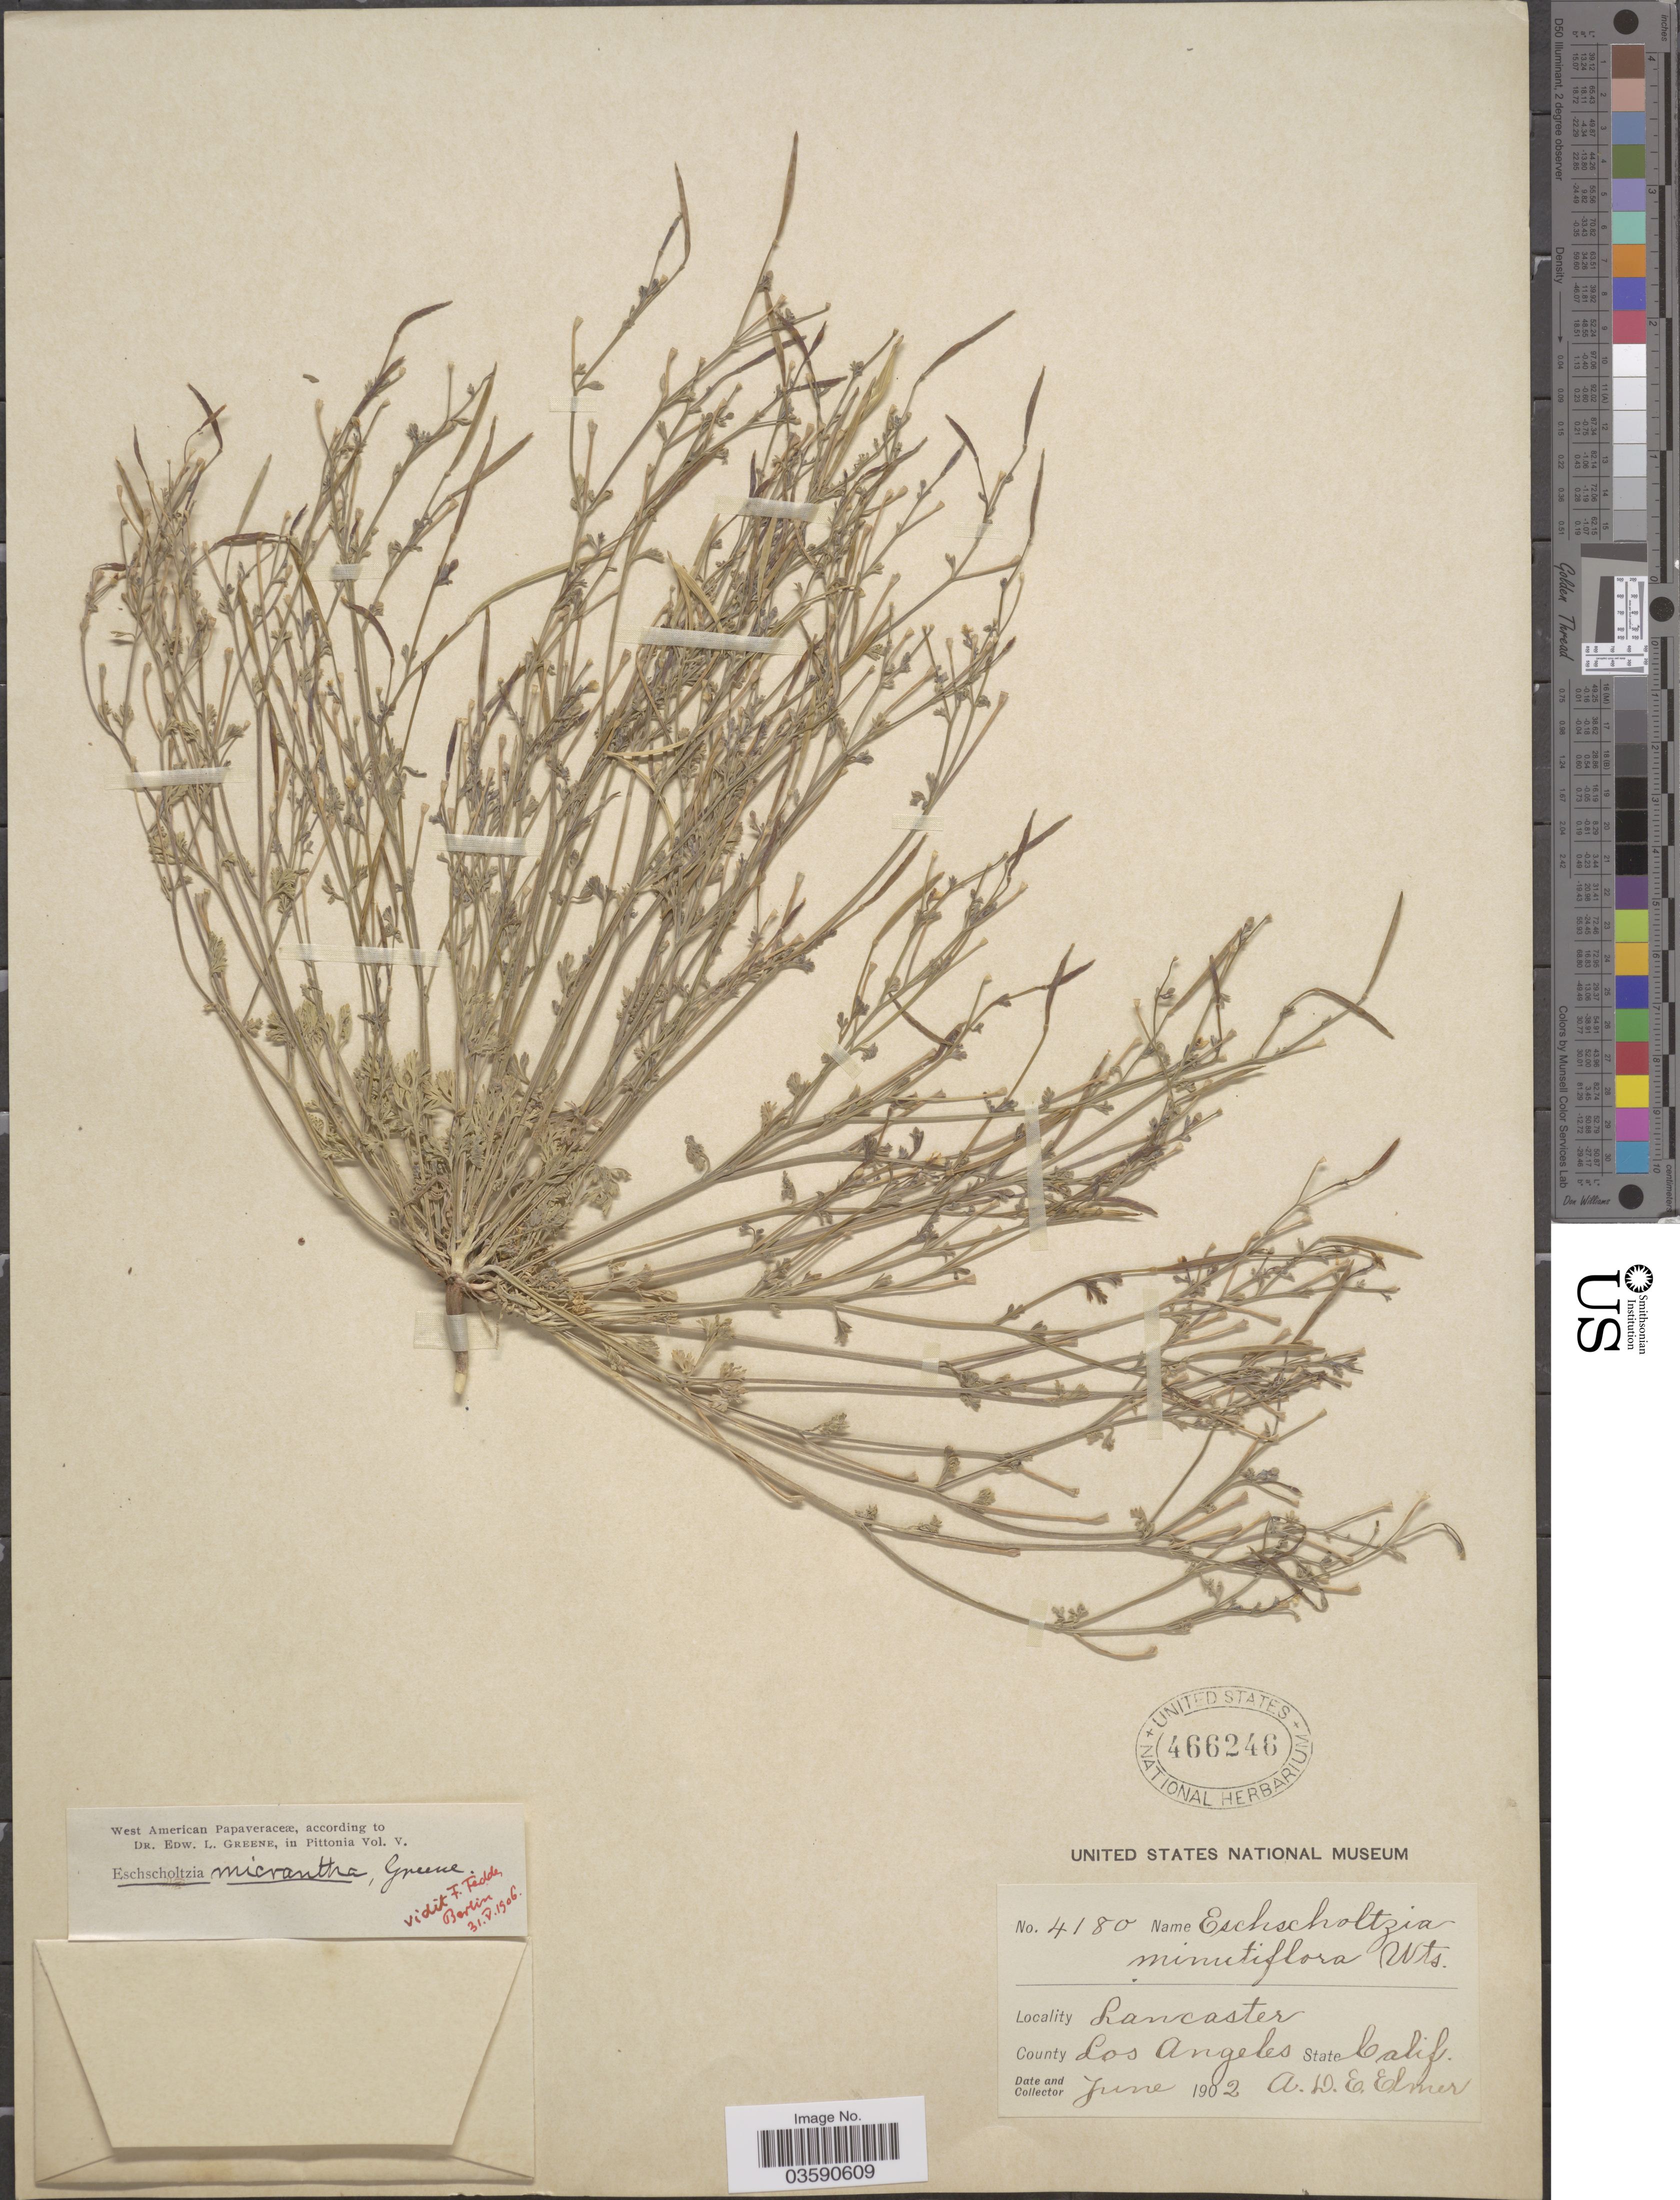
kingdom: Plantae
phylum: Tracheophyta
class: Magnoliopsida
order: Ranunculales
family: Papaveraceae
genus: Eschscholzia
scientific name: Eschscholzia micrantha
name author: Greene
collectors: A. D. E. Elmer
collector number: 4180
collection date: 1902-06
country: United States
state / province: California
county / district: Los Angeles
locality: Lancaster. County Los Angeles.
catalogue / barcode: US 466246